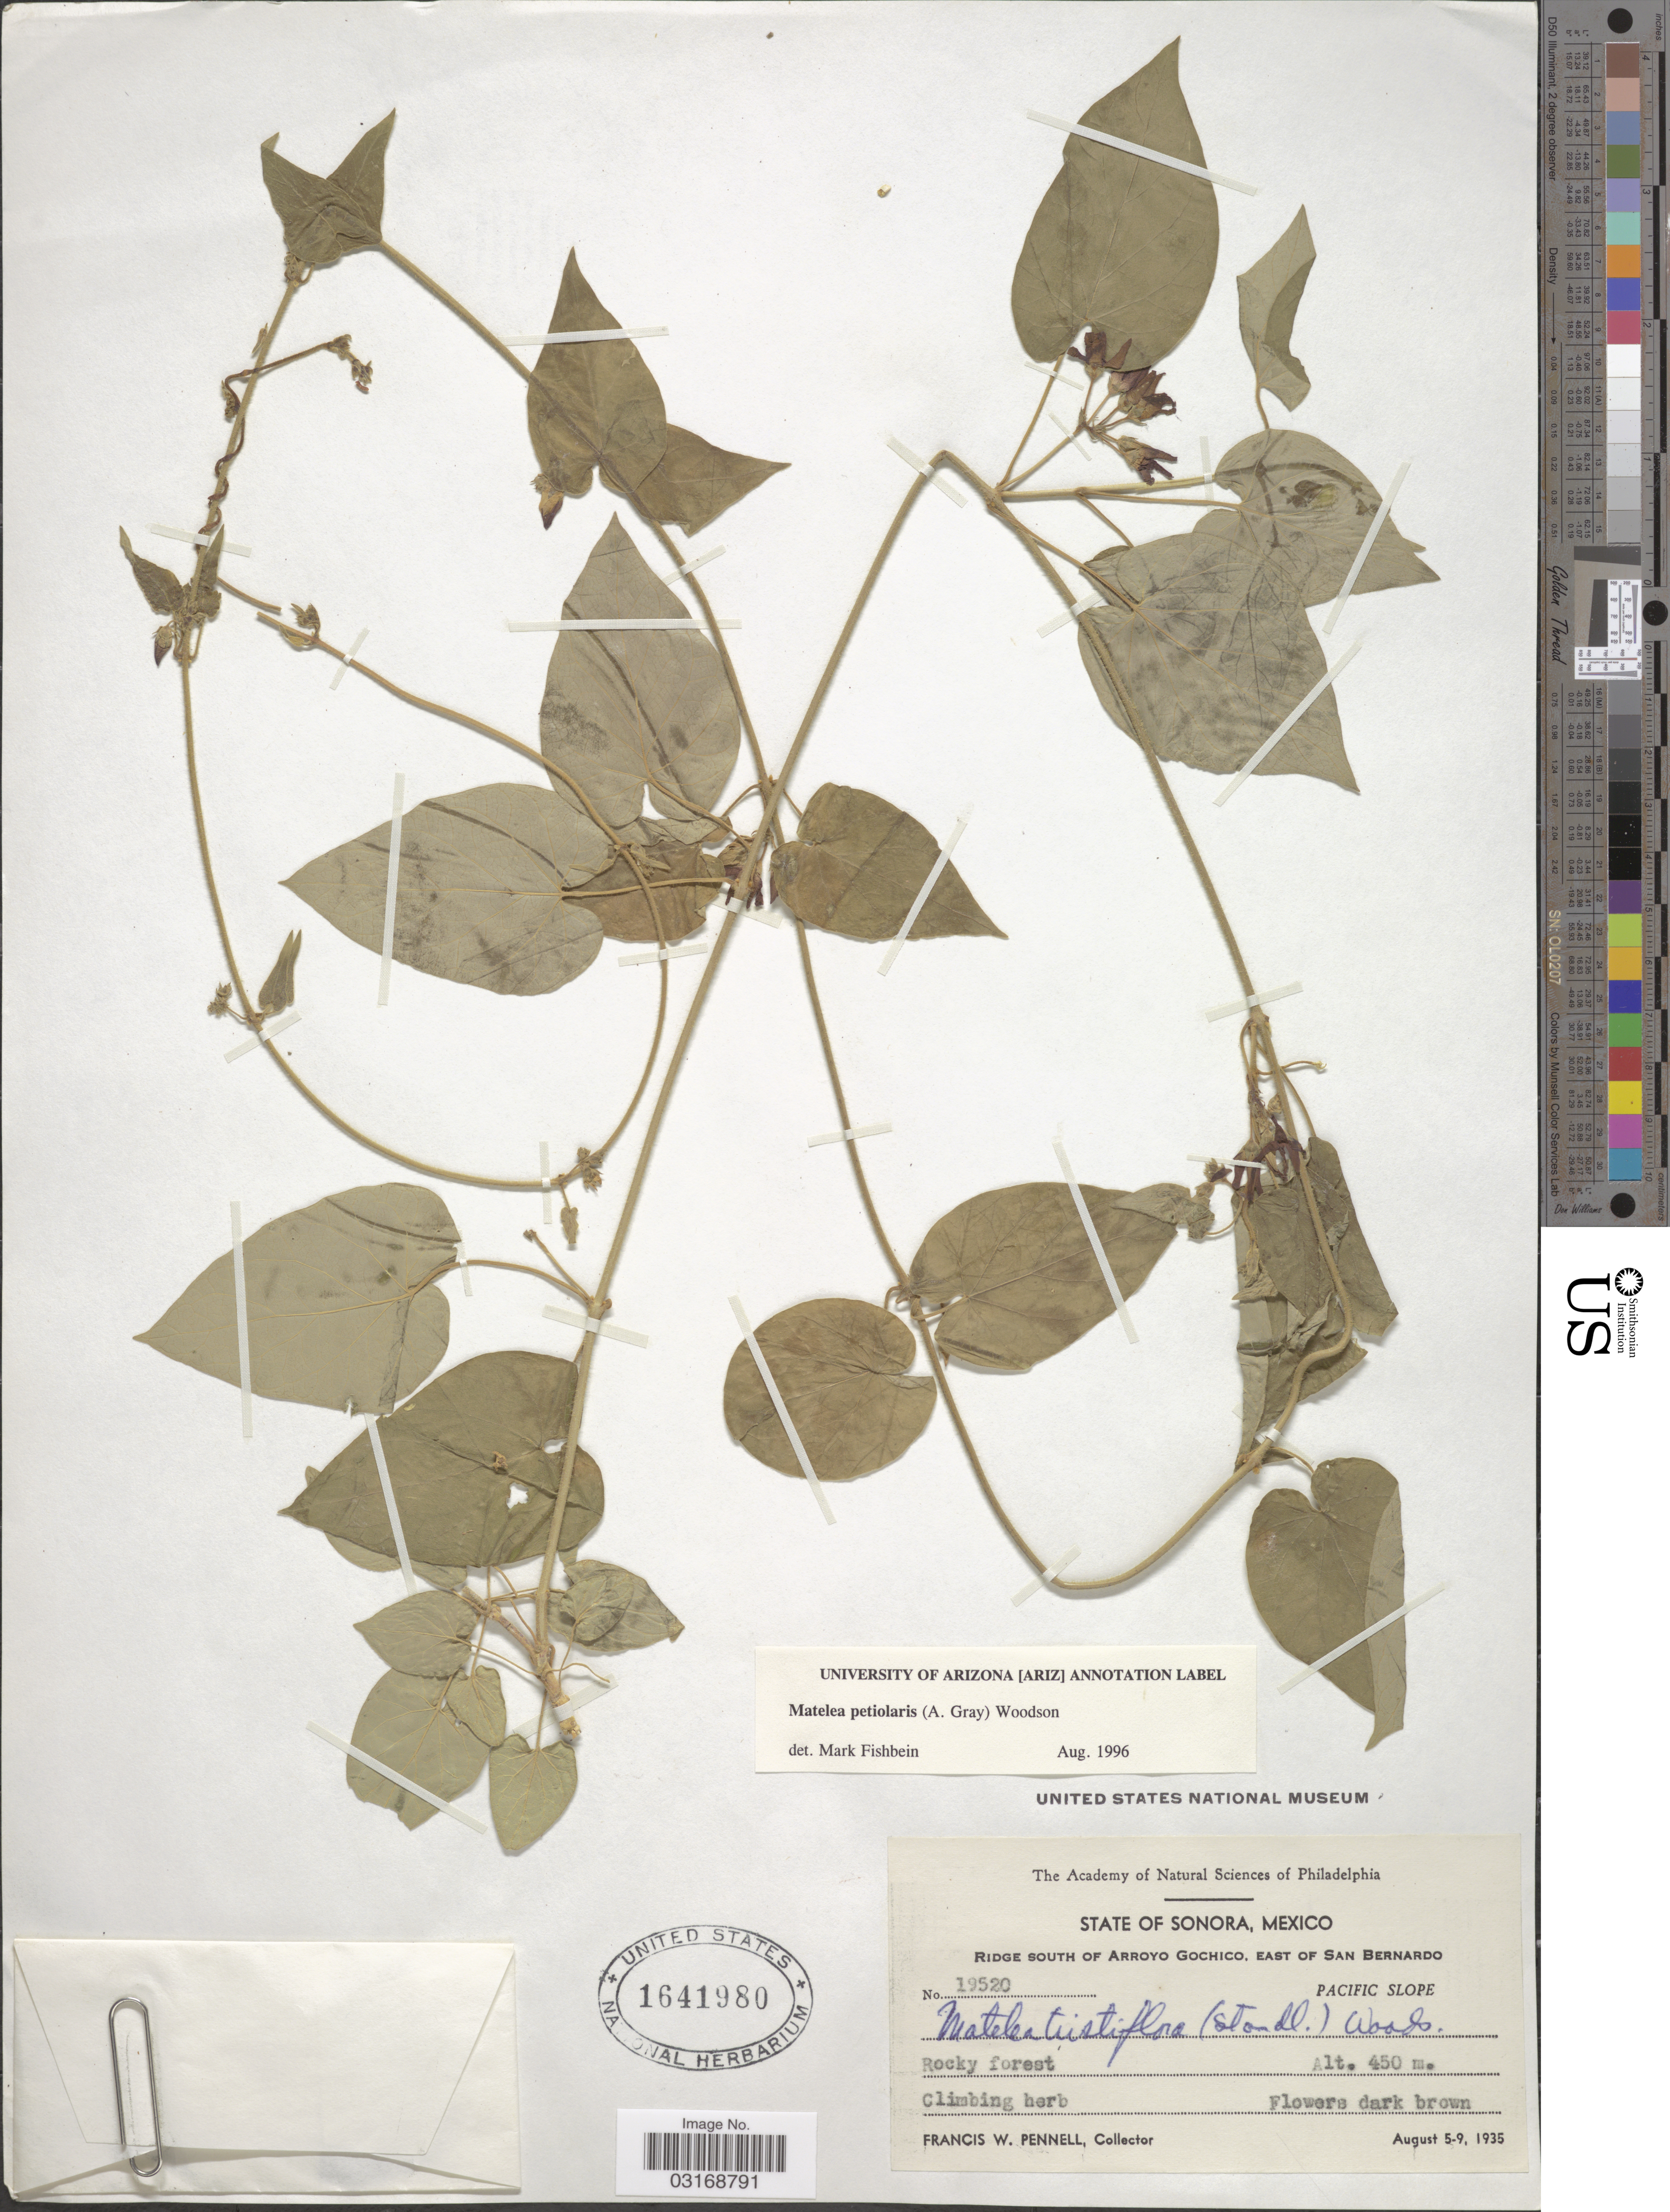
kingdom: Plantae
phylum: Tracheophyta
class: Magnoliopsida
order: Gentianales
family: Apocynaceae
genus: Matelea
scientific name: Matelea petiolaris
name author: (A. Gray) Woodson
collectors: F. W. Pennell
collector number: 19520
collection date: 1935-08-05/1935-08-09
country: Mexico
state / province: Sonora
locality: Ridge south of Arroyo Gochico, East of San Bernardo. Pacific Slope.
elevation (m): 450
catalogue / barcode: US 1641980